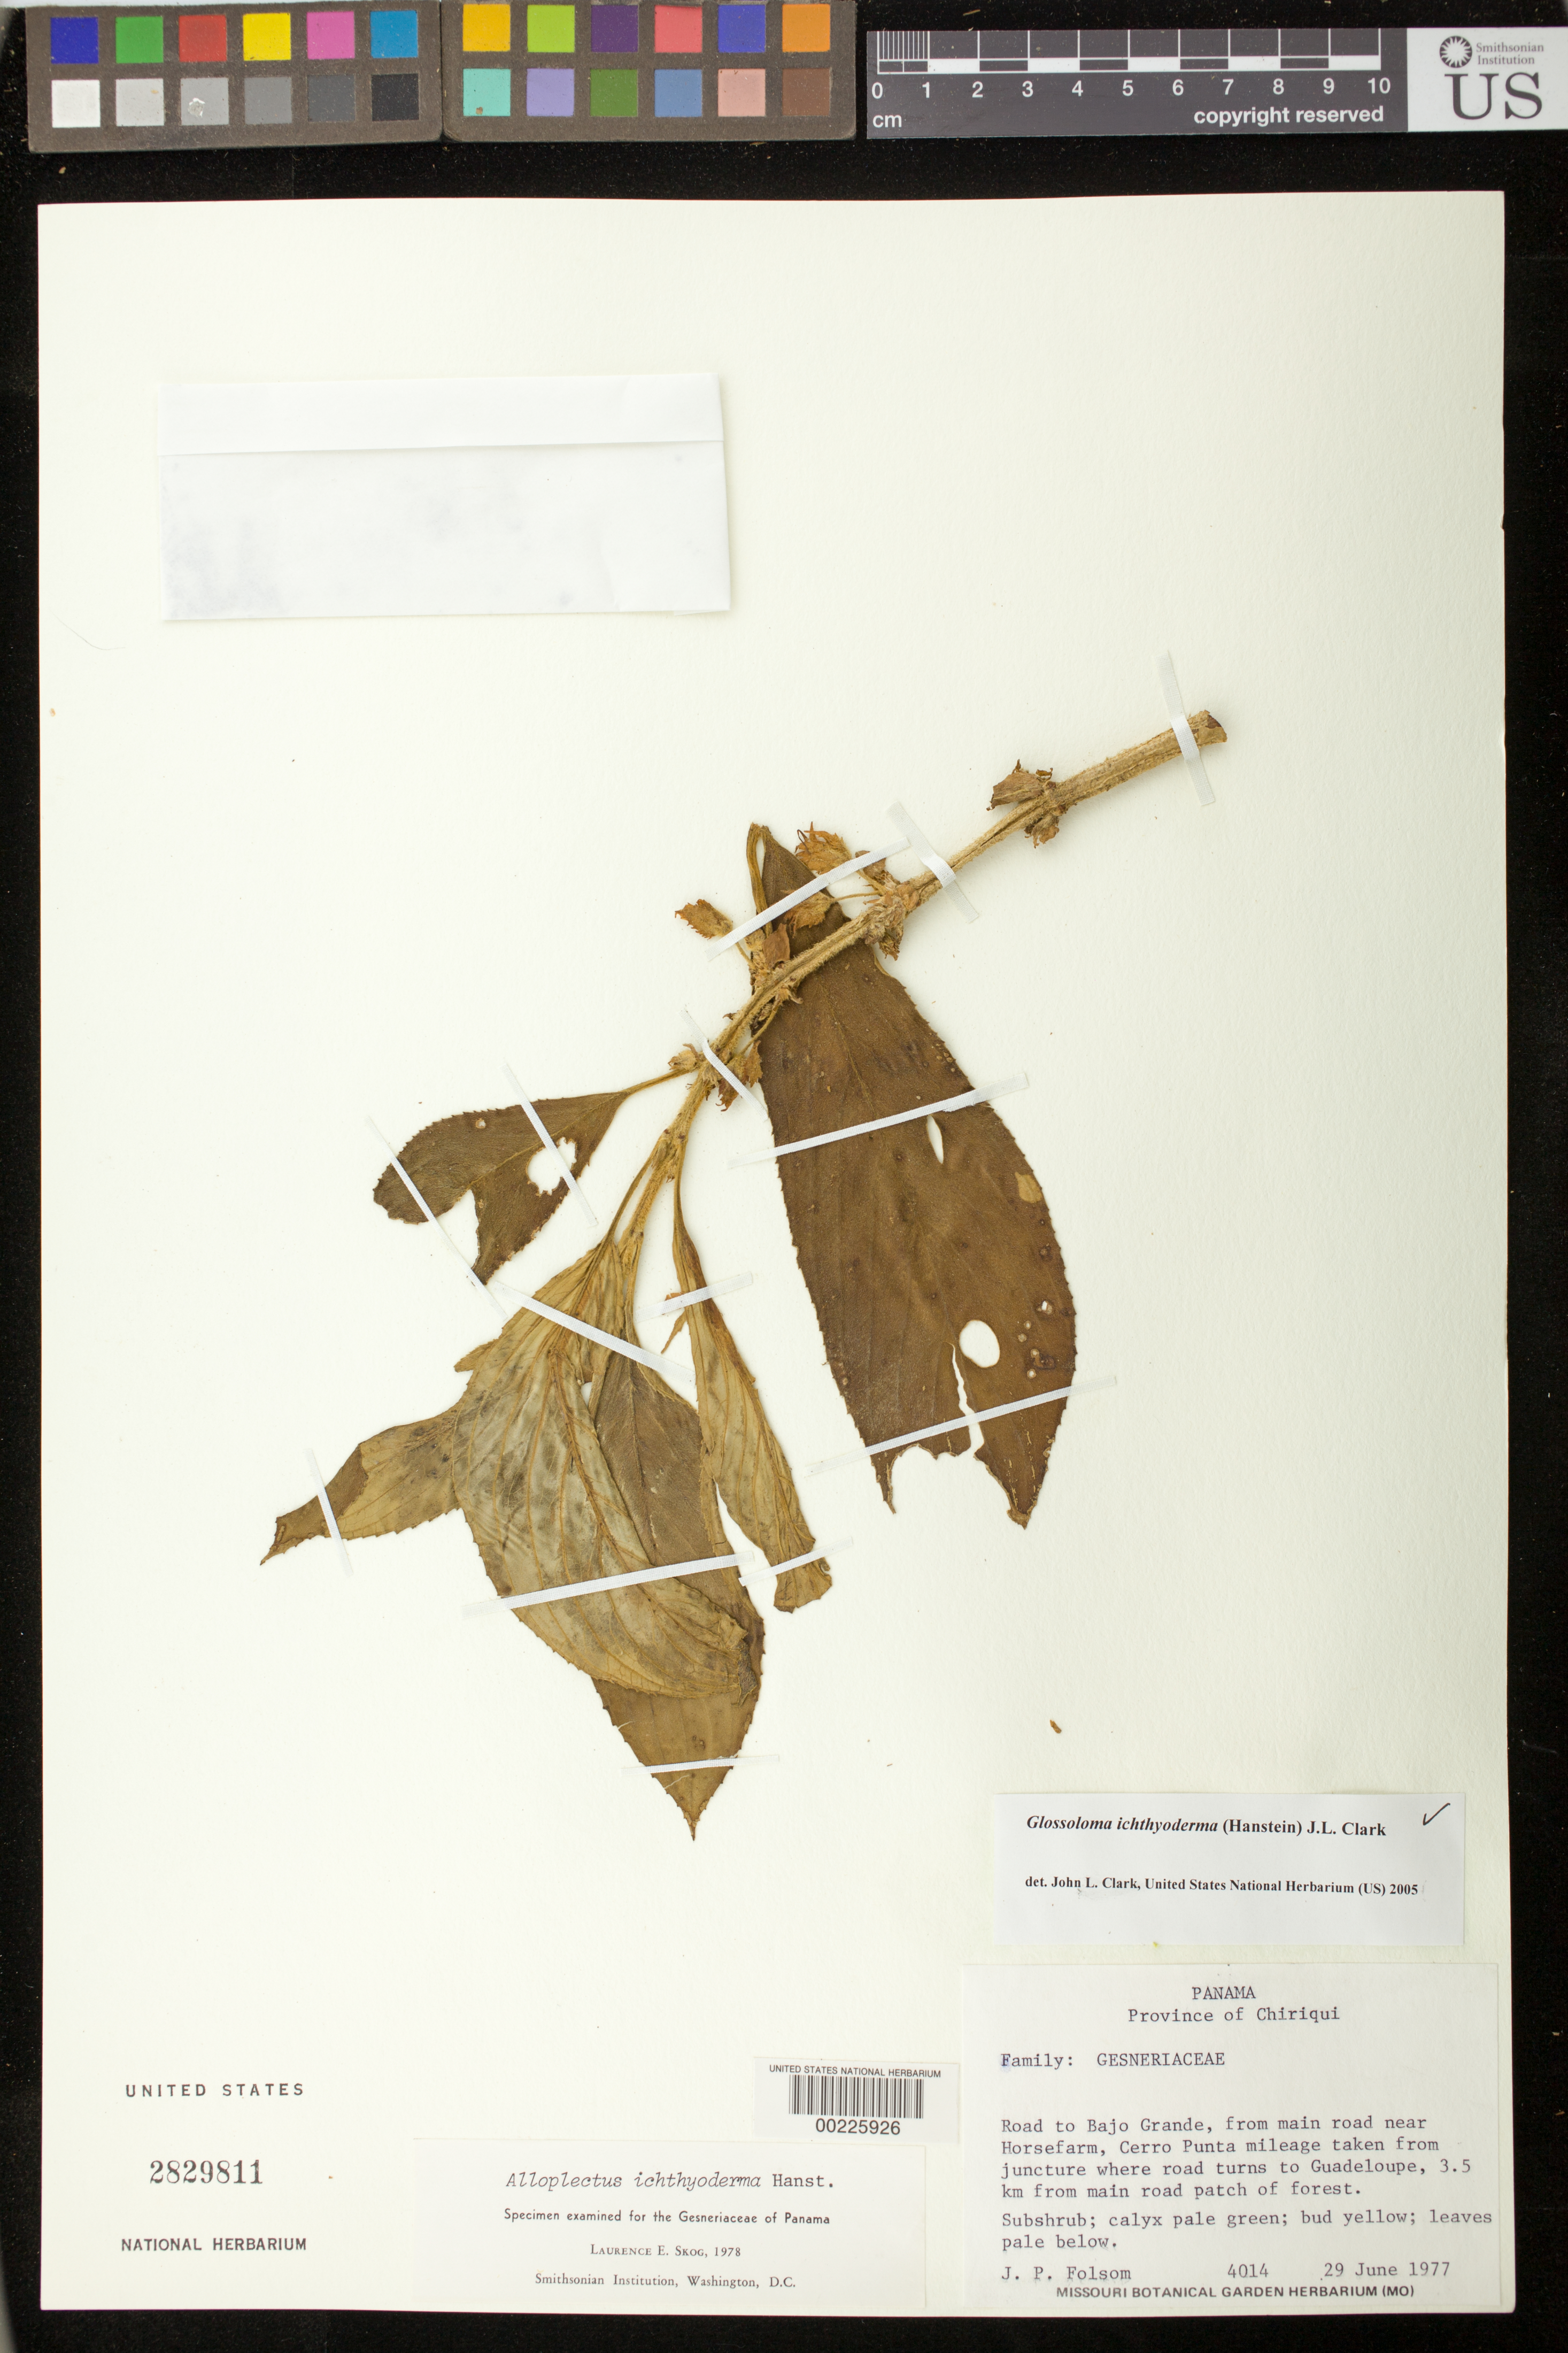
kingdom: Plantae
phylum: Tracheophyta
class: Magnoliopsida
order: Lamiales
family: Gesneriaceae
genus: Glossoloma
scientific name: Glossoloma ichthyoderma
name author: (Hanst.) J.L. Clark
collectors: J. P. Folsom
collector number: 4014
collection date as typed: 29 Jun 1977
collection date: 1977-06-29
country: Panama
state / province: Chiriquí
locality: Road to Bajo Grande, from main road near horsefarm, Cerro Punta mileage taken from juncture where road turns to Guadeloupe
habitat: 3.5 km from main road patch of forest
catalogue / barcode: US 2829811